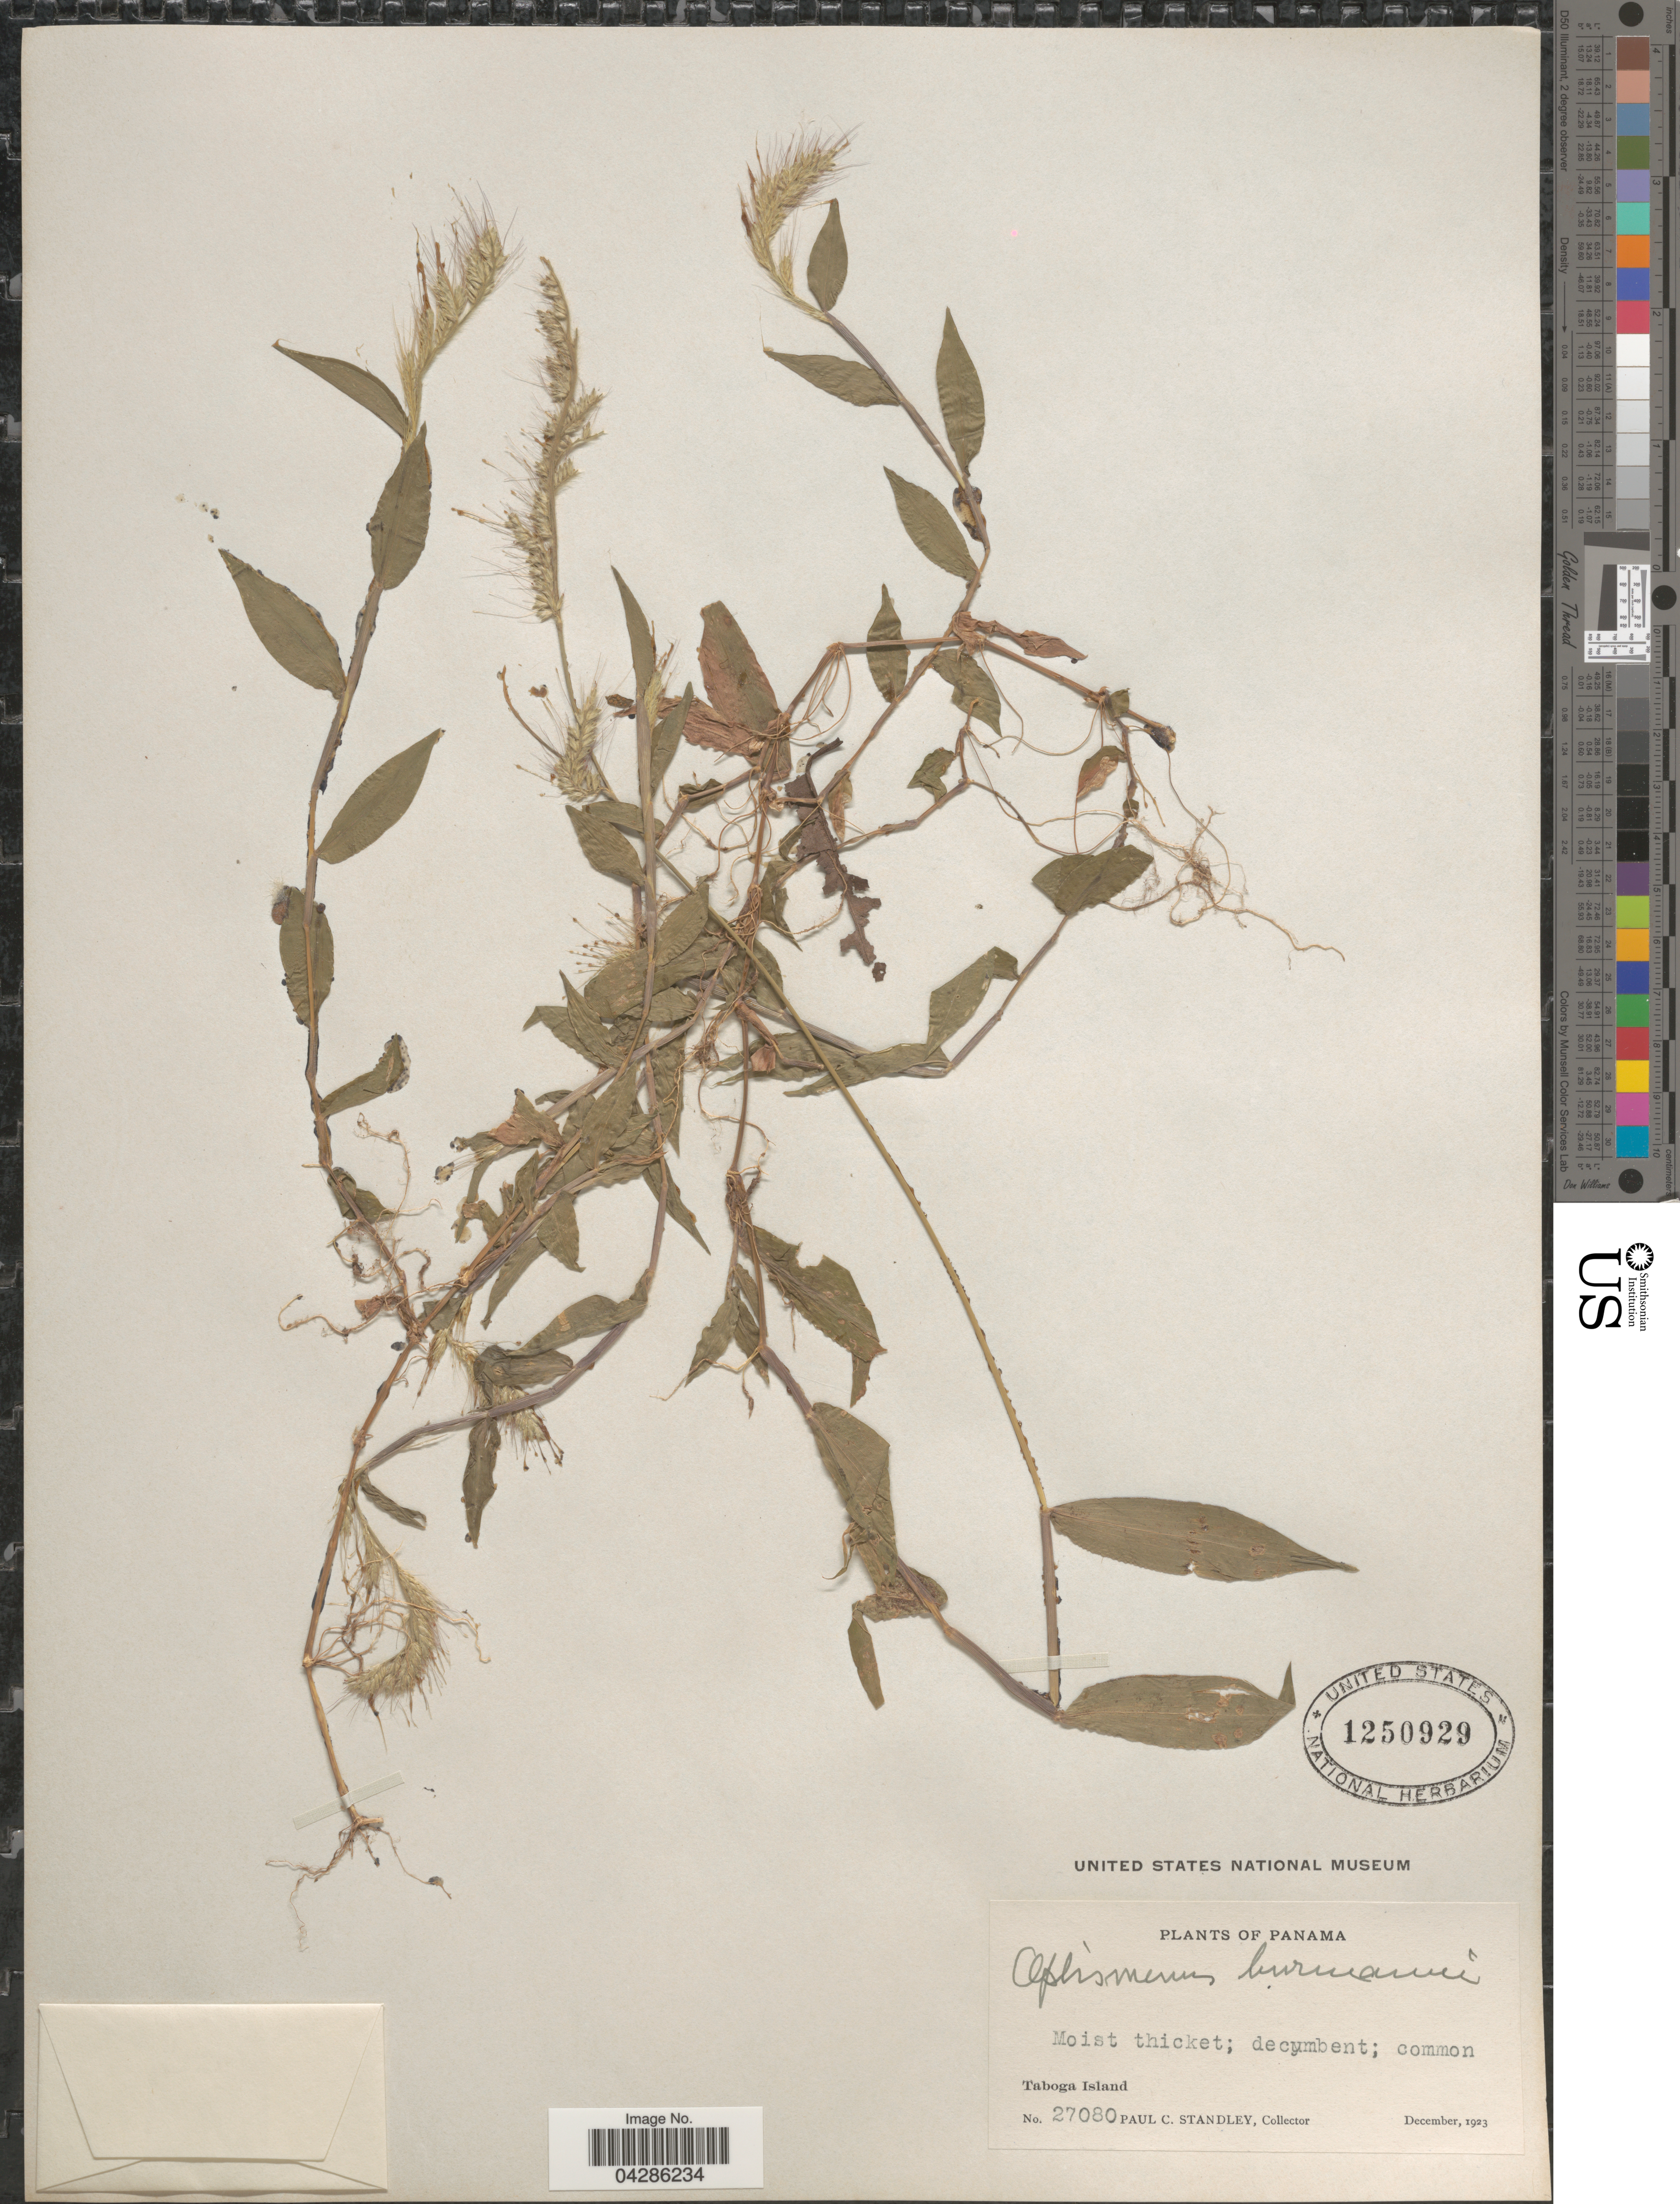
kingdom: Plantae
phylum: Tracheophyta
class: Liliopsida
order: Poales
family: Poaceae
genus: Oplismenus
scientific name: Oplismenus burmannii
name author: (Retz.) P. Beauv.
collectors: P. C. Standley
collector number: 27080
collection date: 1923-12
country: Panama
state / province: Panamá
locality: Moist thicket. Taboga Island.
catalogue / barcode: US 1250929